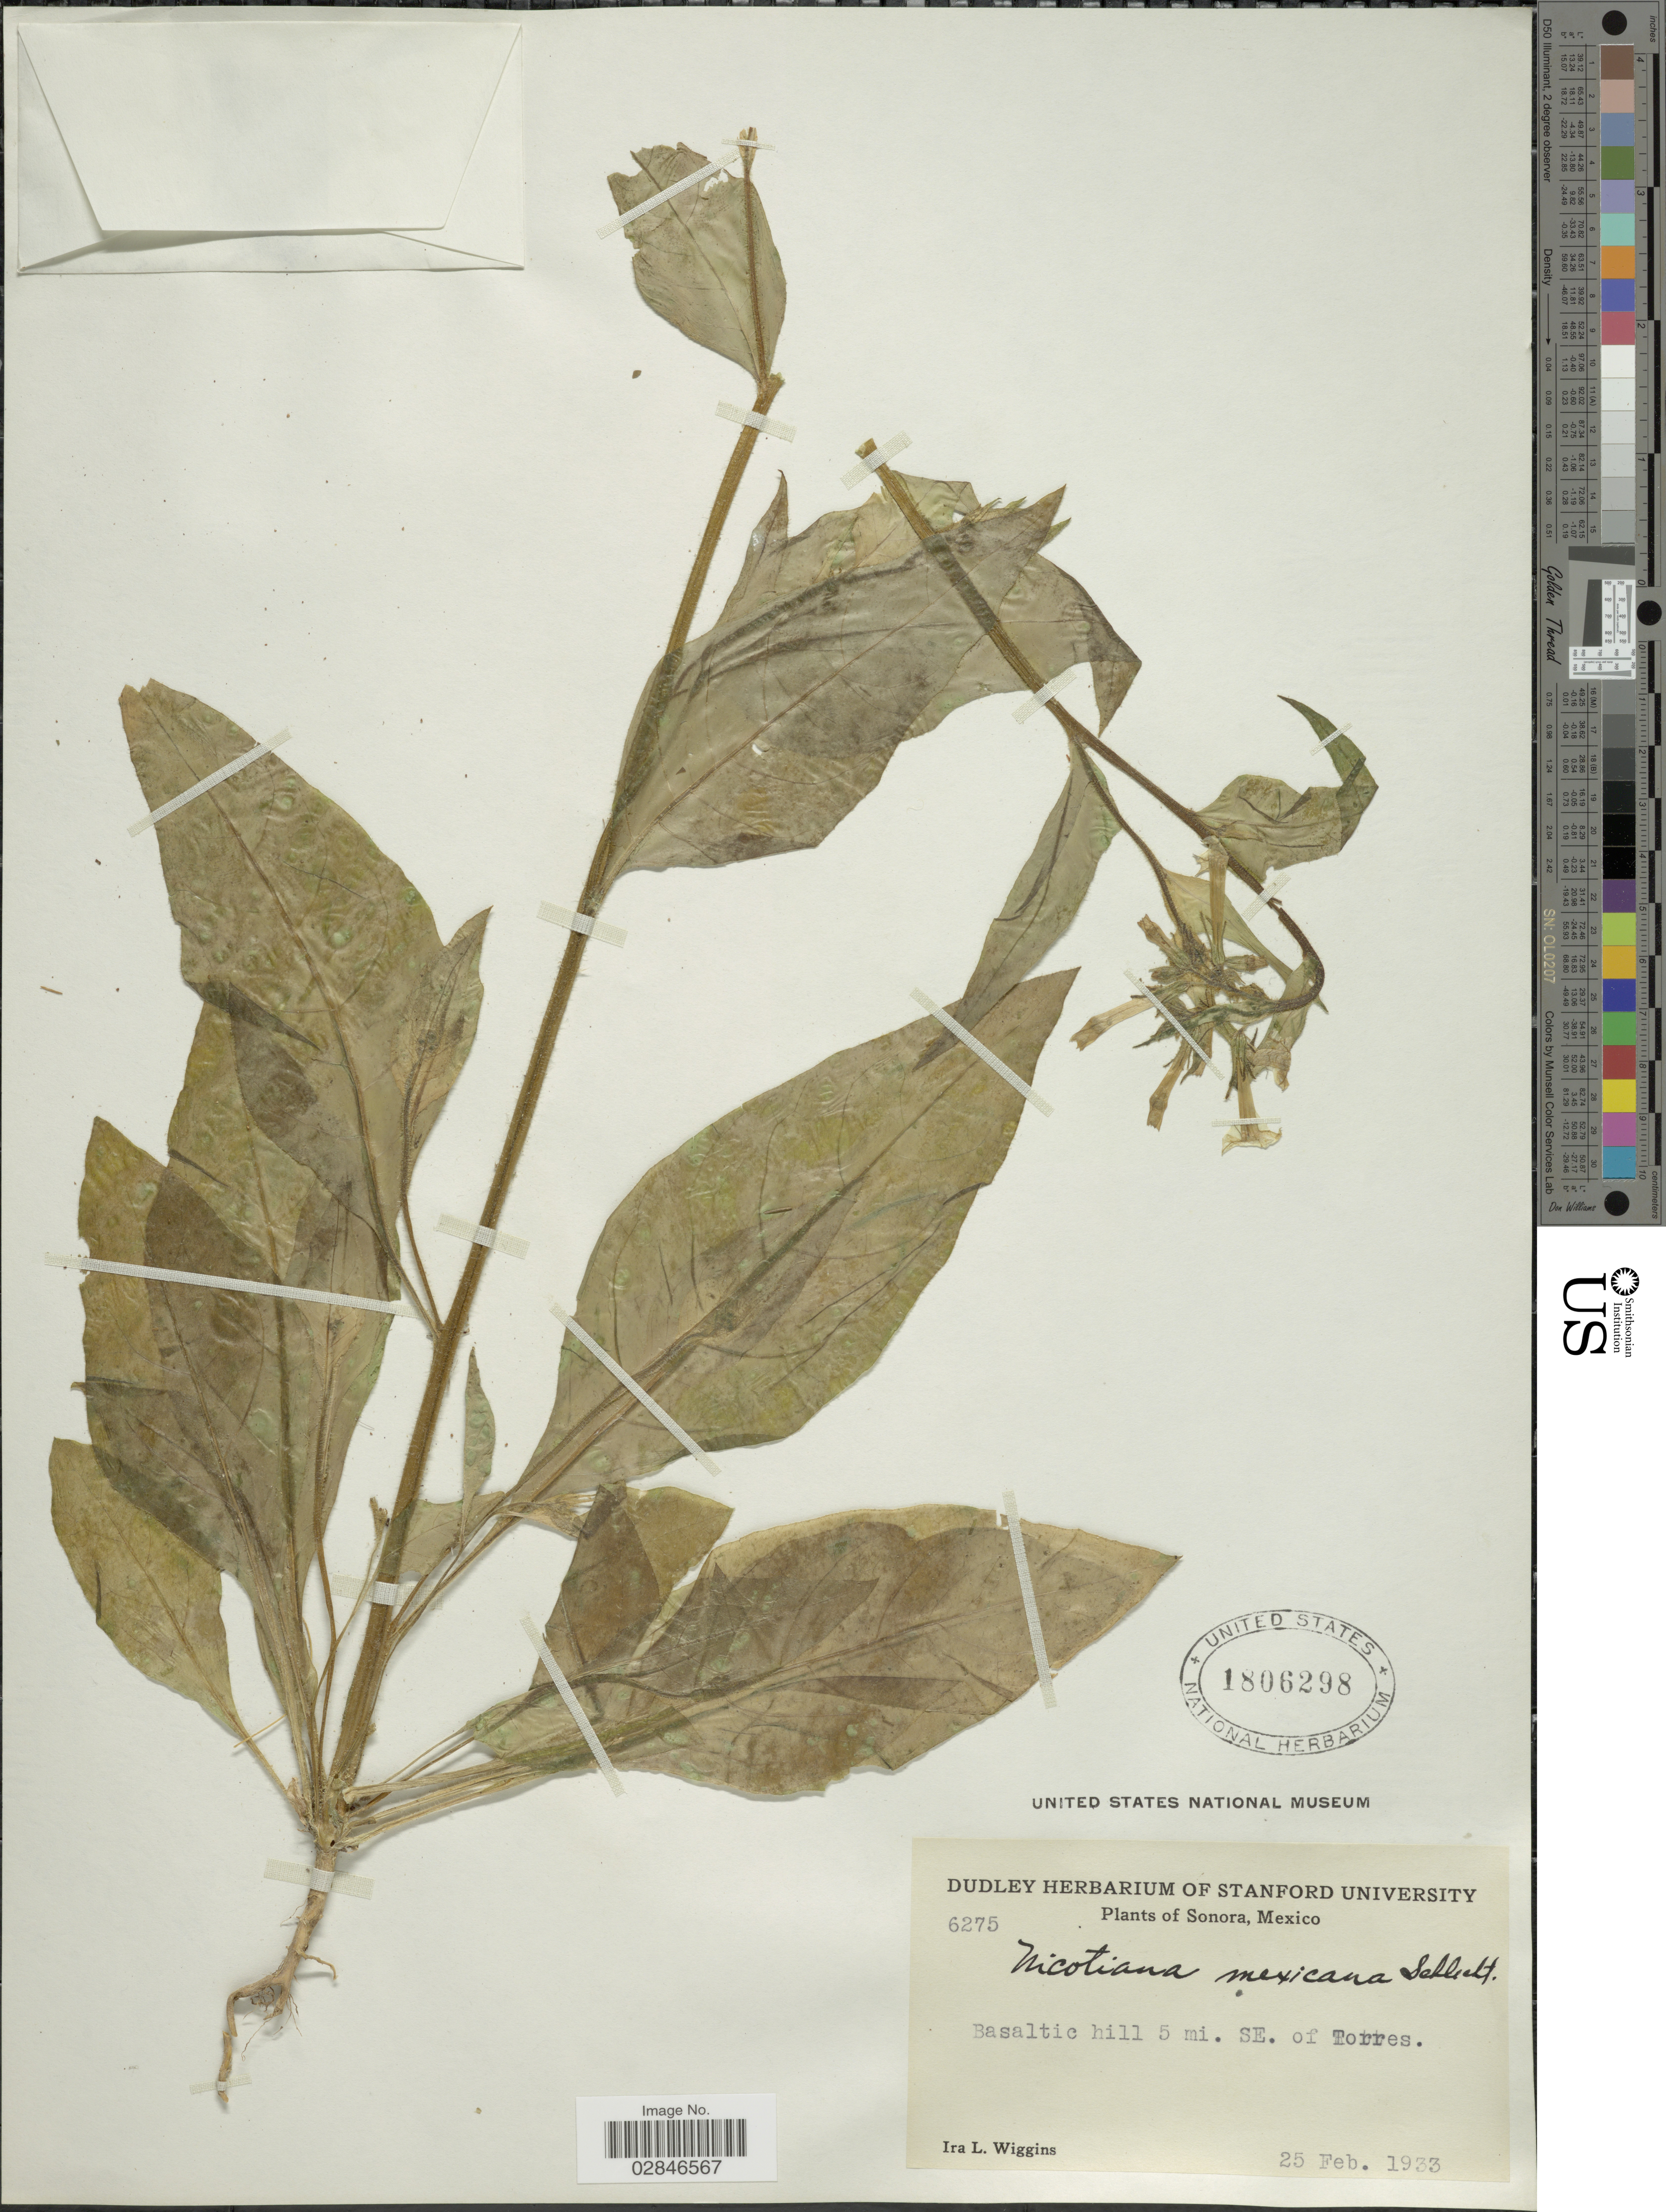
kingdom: Plantae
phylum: Tracheophyta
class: Magnoliopsida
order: Solanales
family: Solanaceae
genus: Nicotiana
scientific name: Nicotiana tabacum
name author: L.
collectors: I. L. Wiggins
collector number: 6275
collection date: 1933-02-25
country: Mexico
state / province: Sonora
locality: Basaltic hill 5 mi. SE. of Torres.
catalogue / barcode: US 1806298